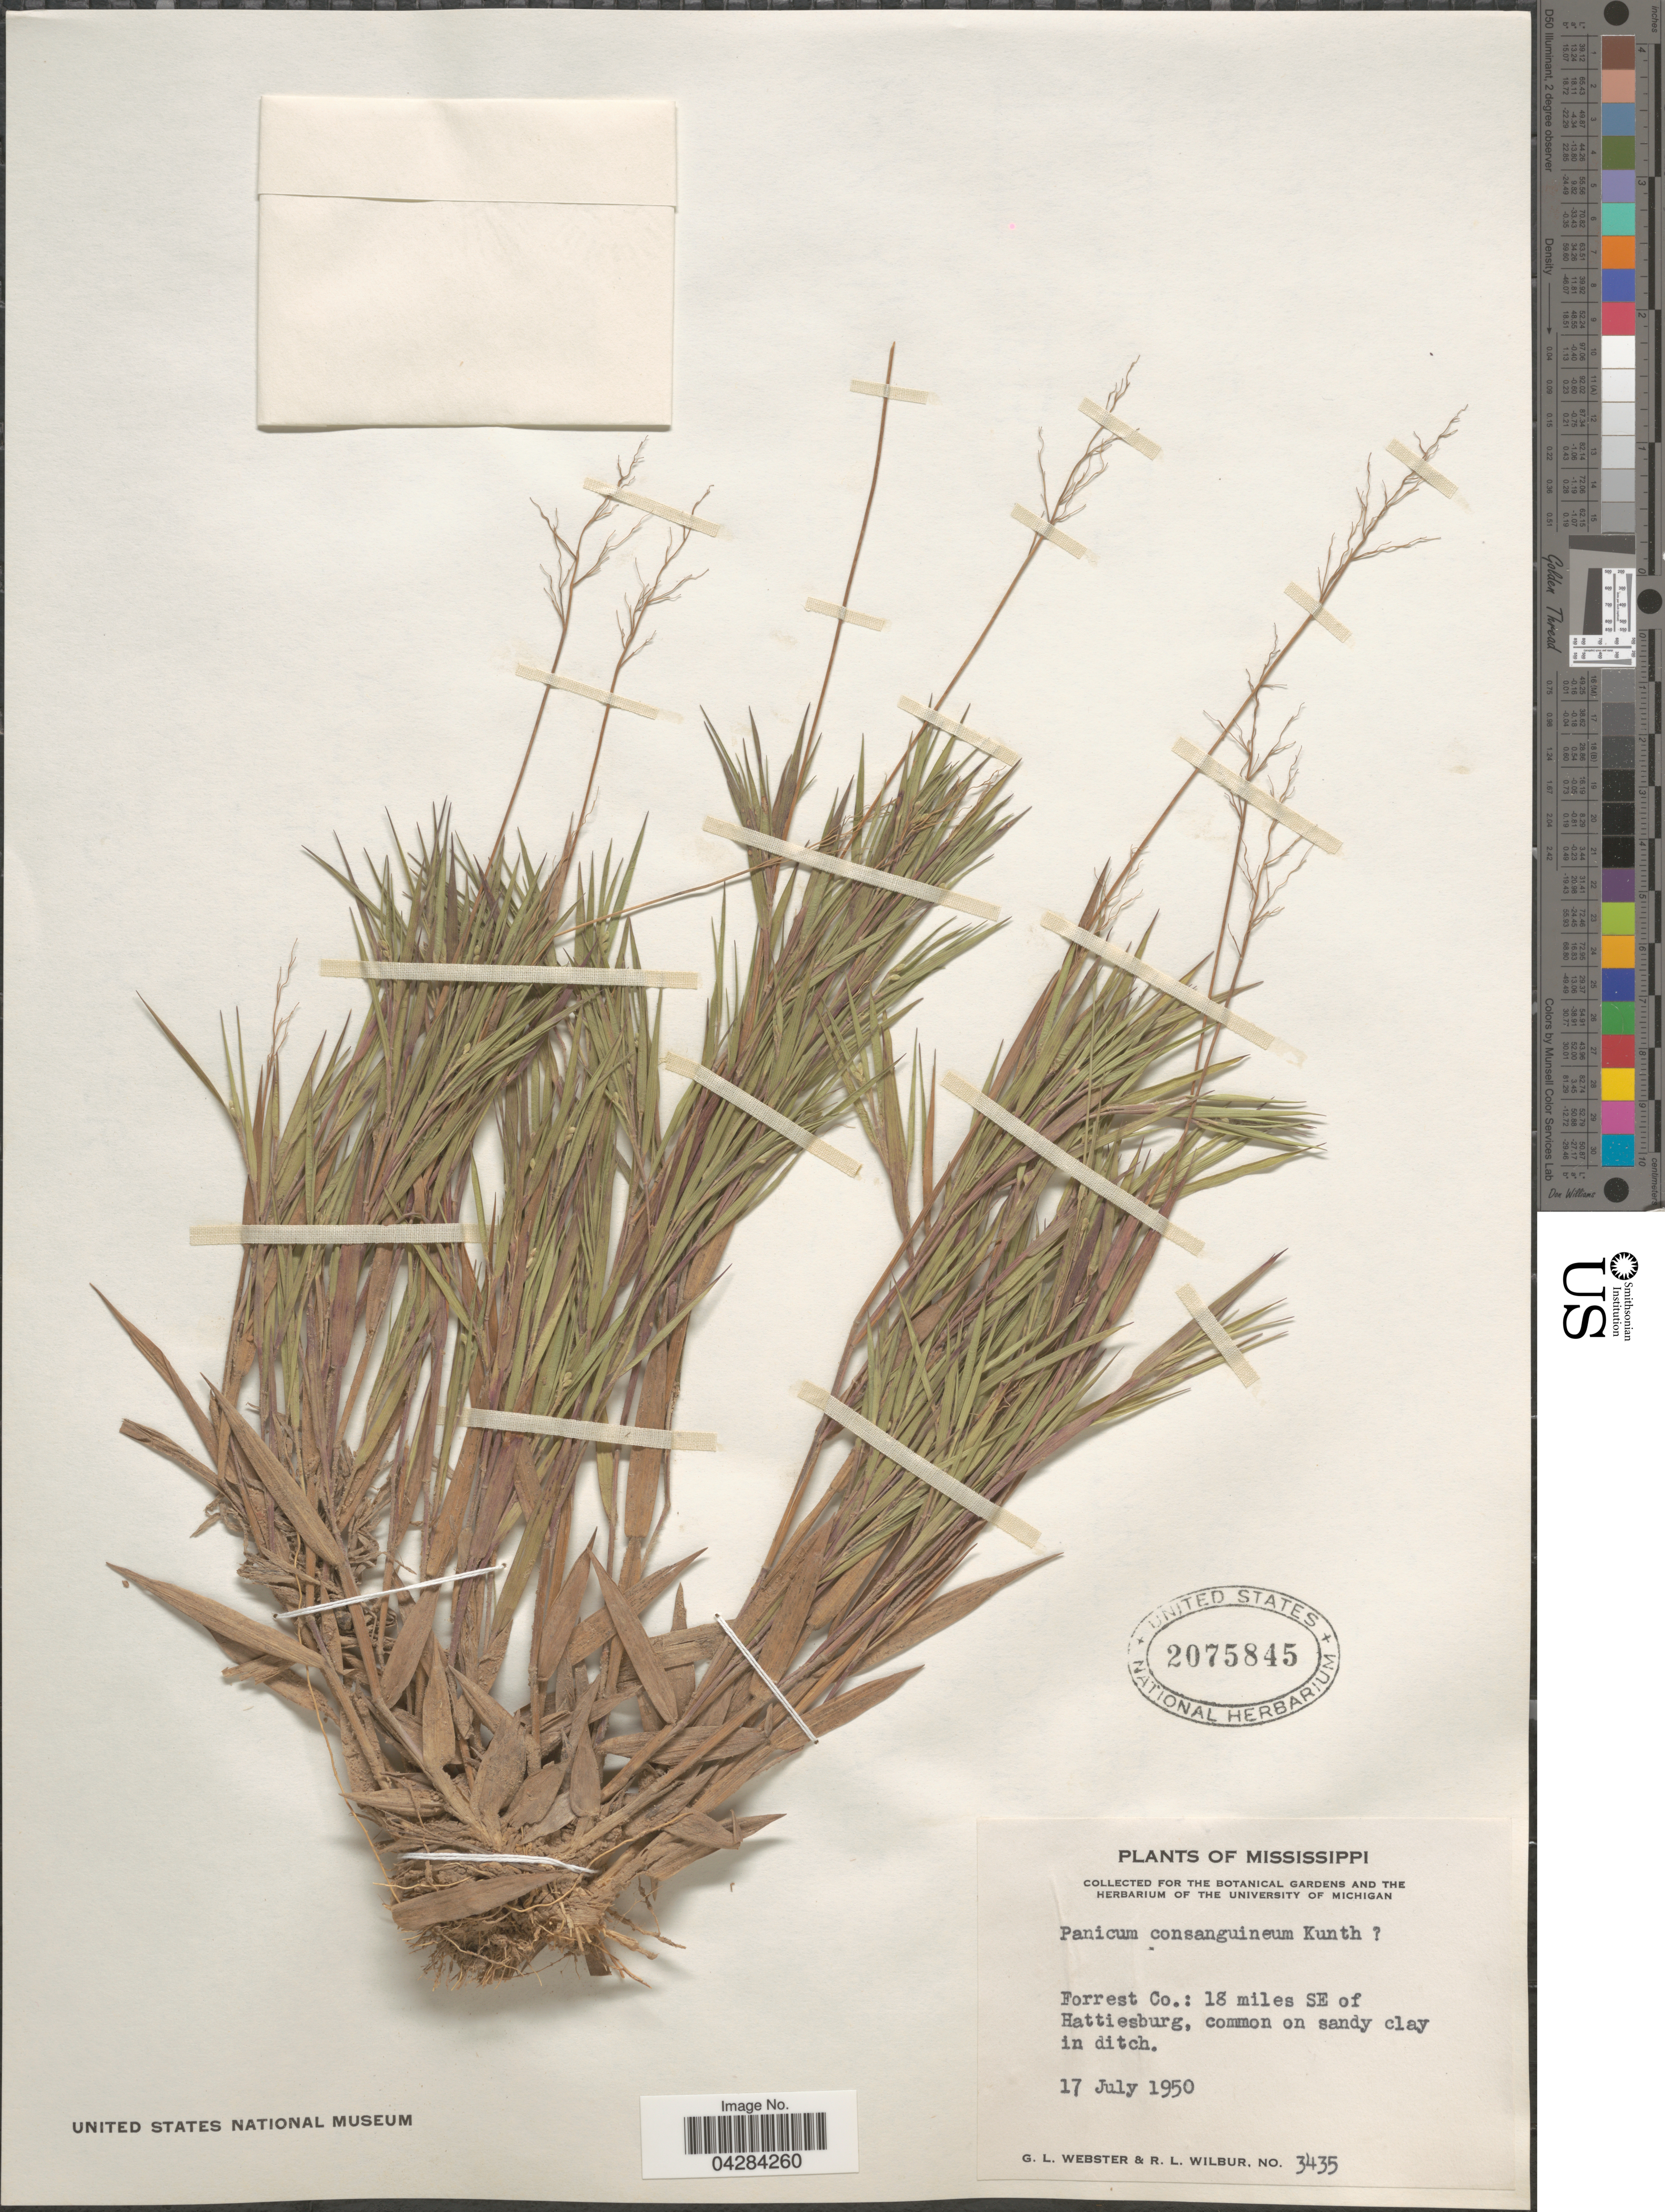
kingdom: Plantae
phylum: Tracheophyta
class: Liliopsida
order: Poales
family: Poaceae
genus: Dichanthelium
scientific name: Dichanthelium oligosanthes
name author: (Schult.) Gould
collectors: G. L. Webster & R. L. Wilbur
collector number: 3435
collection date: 1950-07-17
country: United States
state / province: Mississippi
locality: Forrest Co.: 18 miles SE of Hattiebsurg, common on sandy clay in ditch.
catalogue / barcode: US 2075845